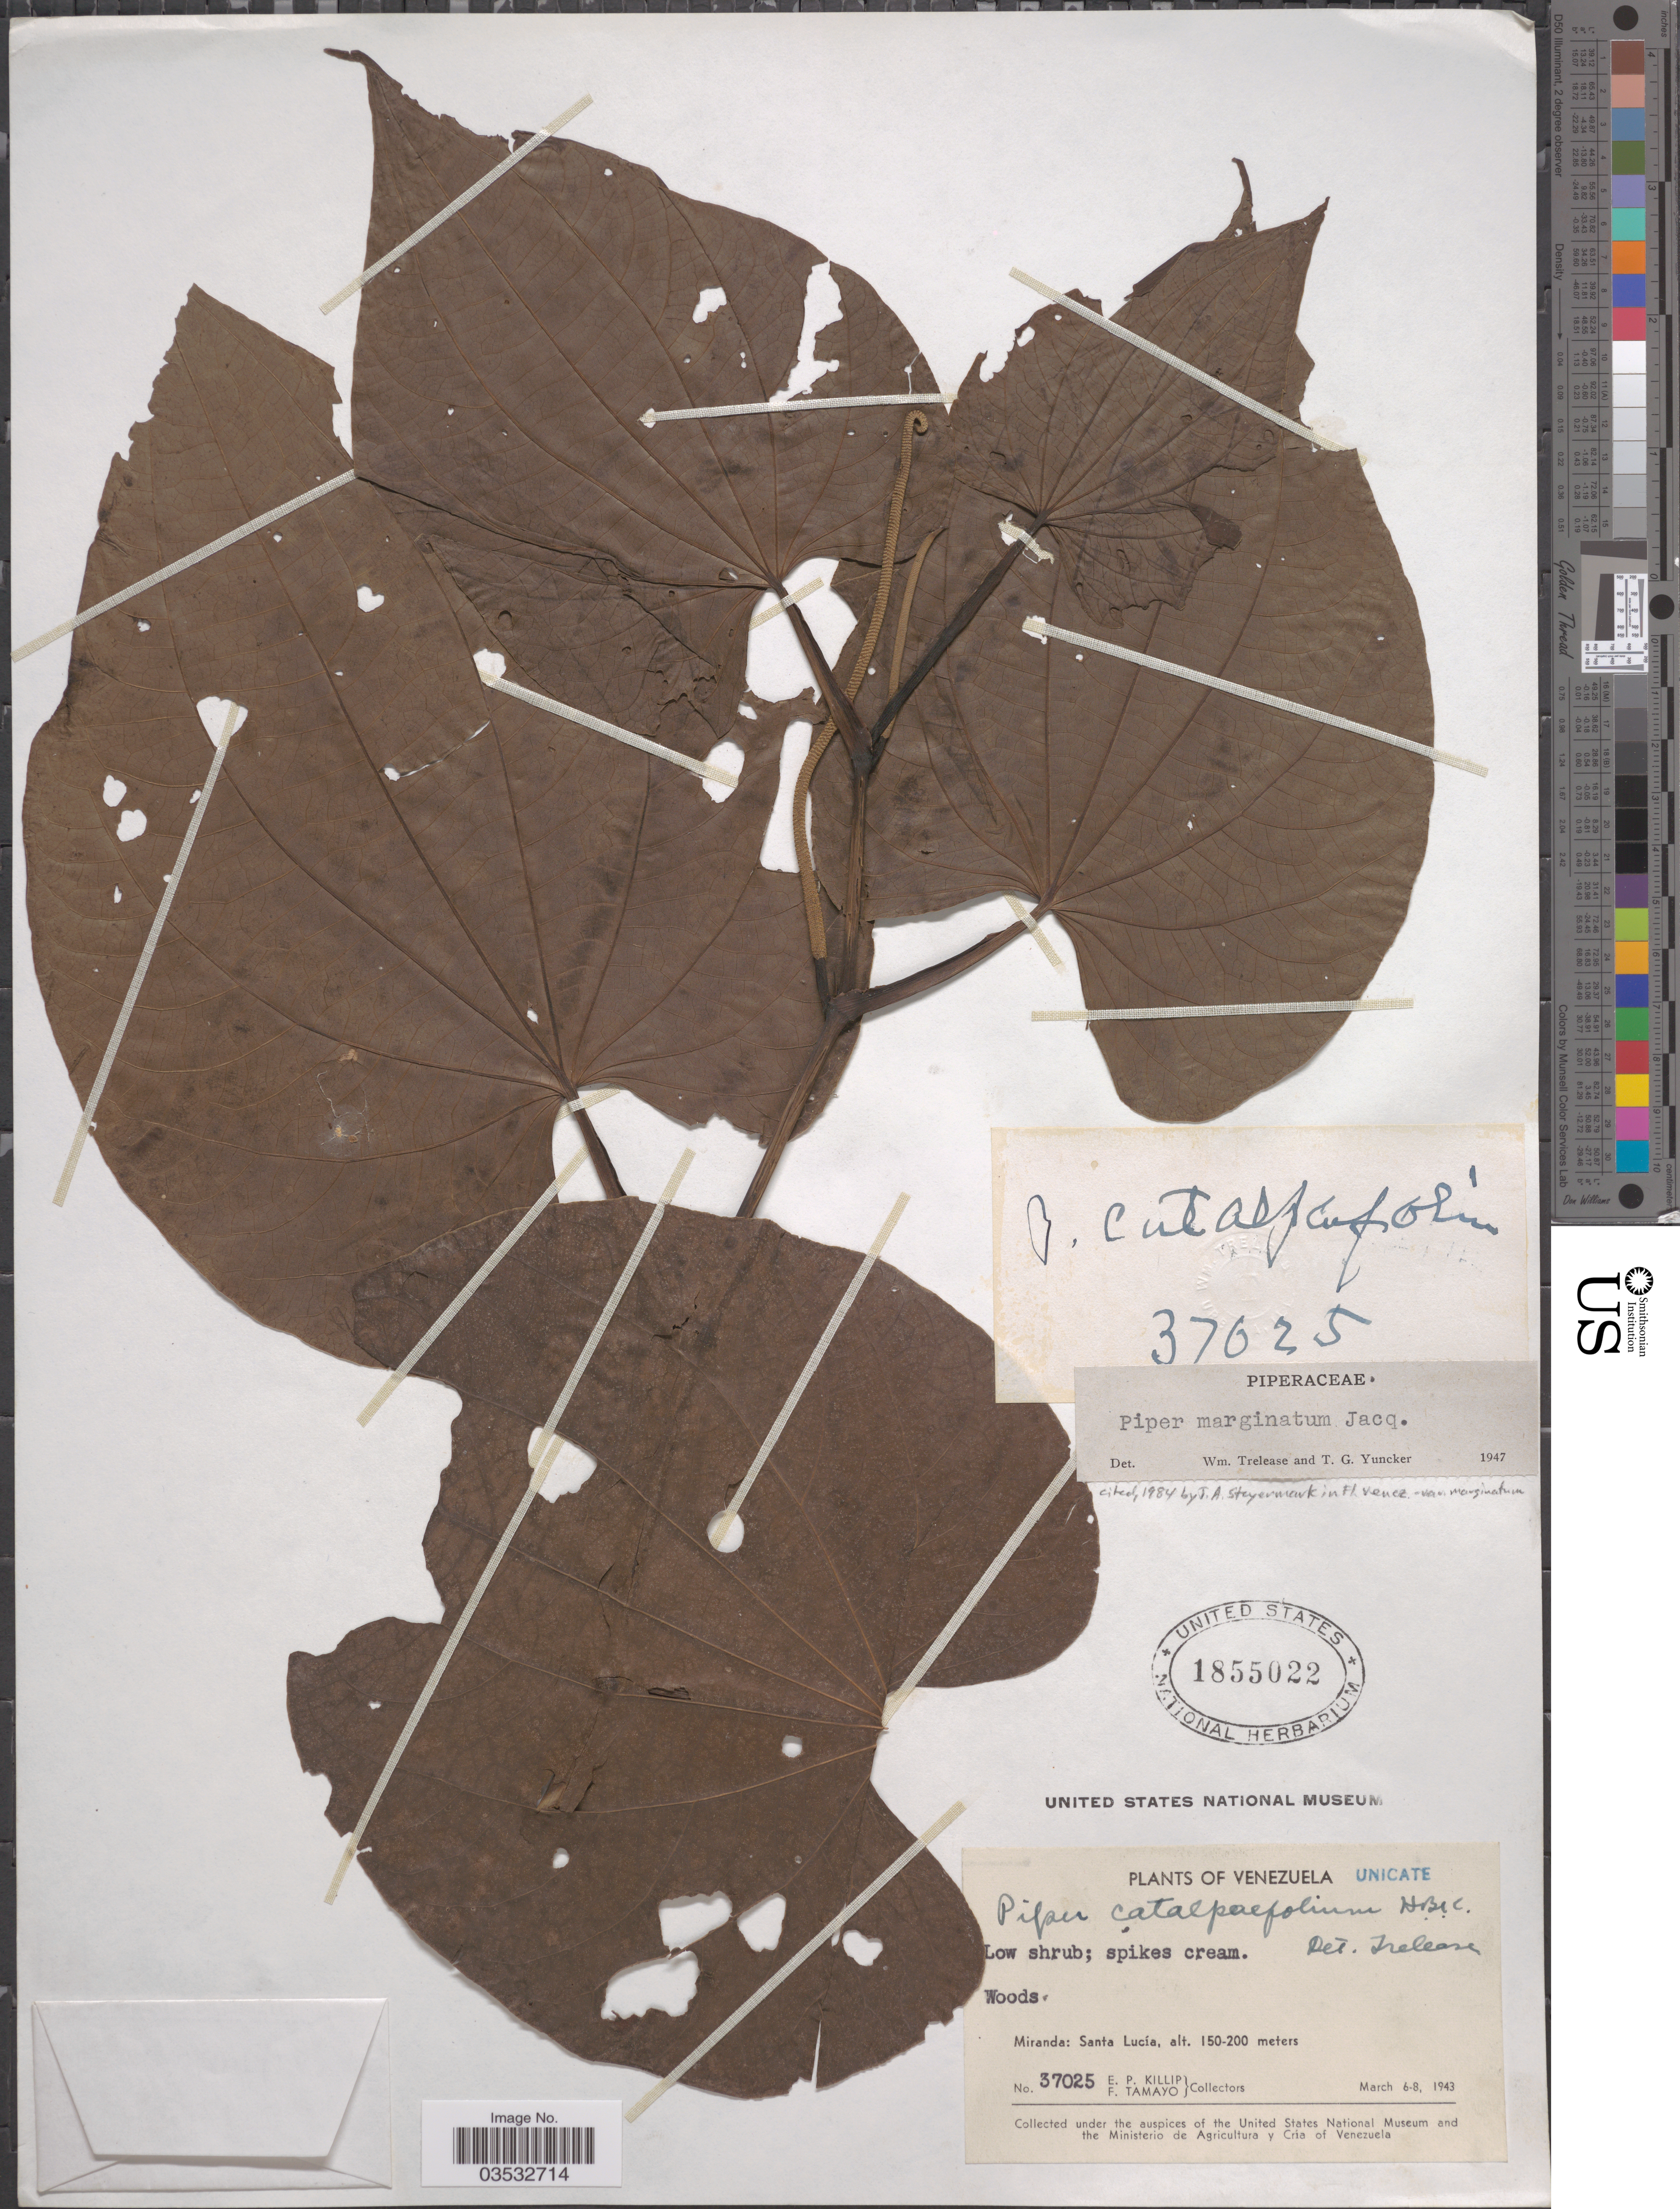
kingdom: Plantae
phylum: Tracheophyta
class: Magnoliopsida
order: Piperales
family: Piperaceae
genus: Piper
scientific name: Piper marginatum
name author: Jacq.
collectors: E. P. Killip & F. Tamayo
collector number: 37025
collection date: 1943-03-06/1943-03-08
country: Venezuela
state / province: Miranda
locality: Santa Lucía.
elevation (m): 150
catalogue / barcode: US 1855022